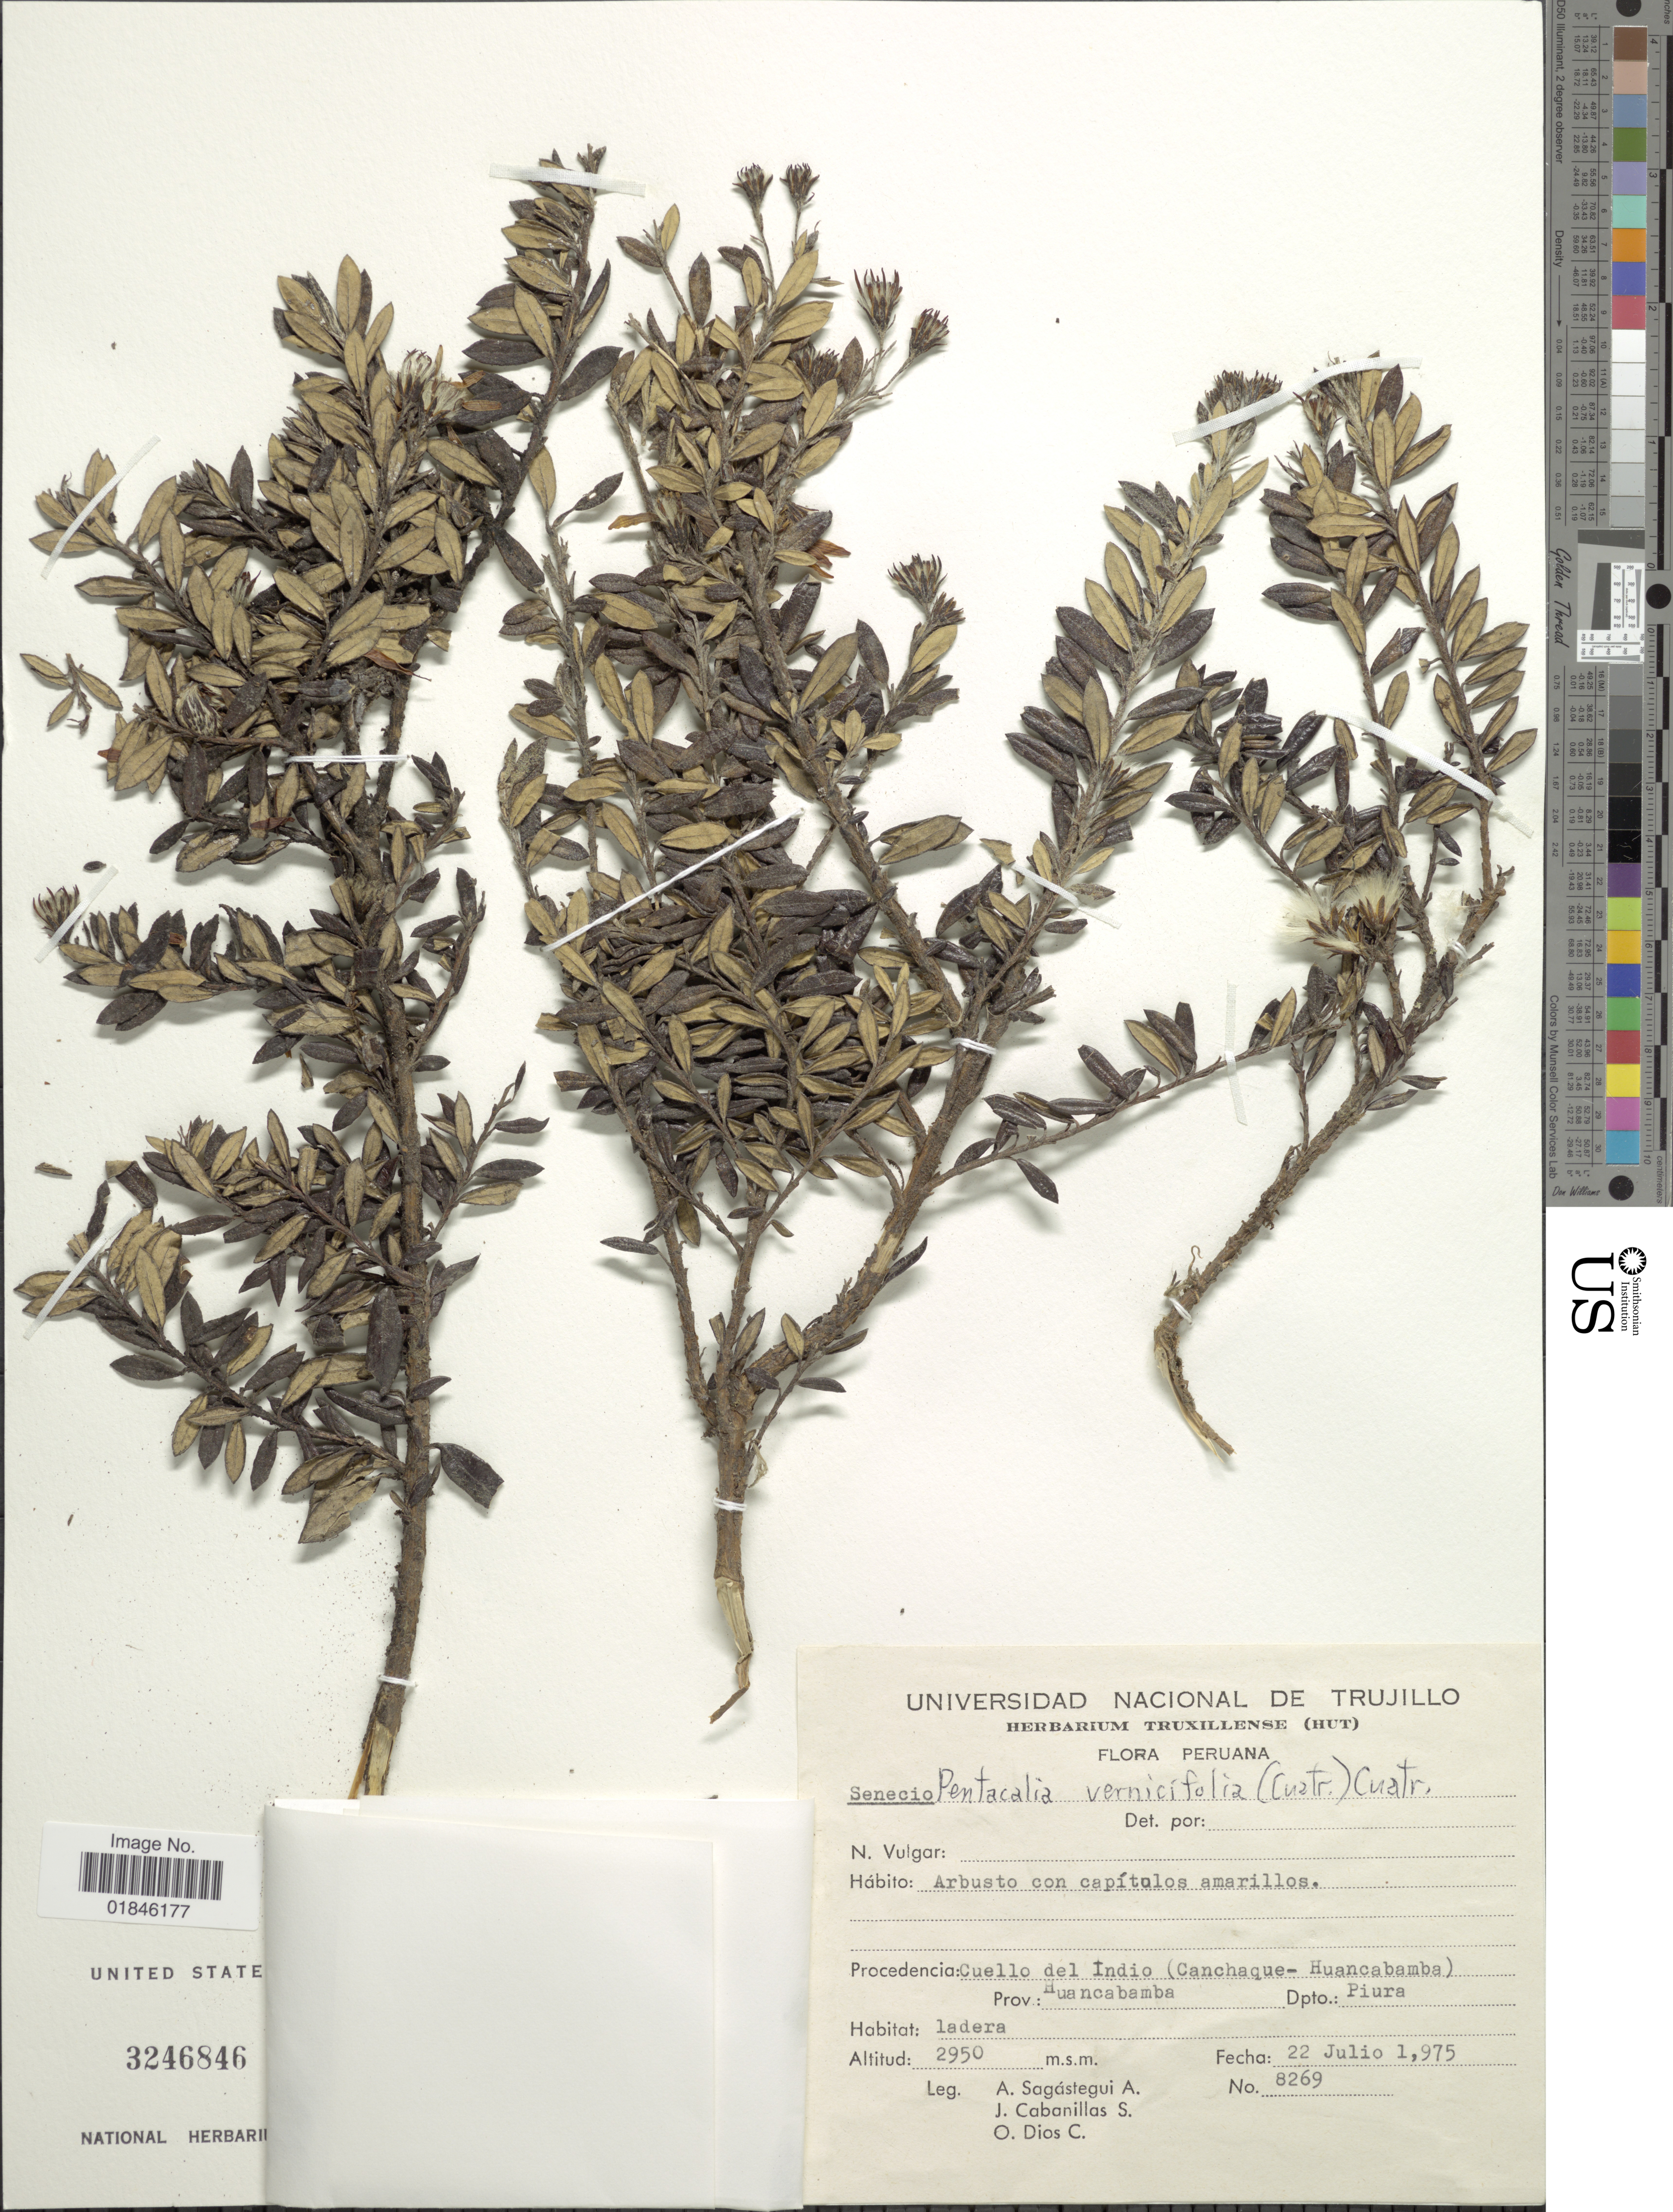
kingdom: Plantae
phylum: Tracheophyta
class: Magnoliopsida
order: Asterales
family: Asteraceae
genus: Pentacalia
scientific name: Pentacalia vernicifolia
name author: (Cuatrec.) Cuatrec.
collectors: A. Sagástegui A., J. Cabanillas S. & O. Dios C.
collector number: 8269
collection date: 1975-07-22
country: Peru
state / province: Piura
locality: Cuello del Indio (Canchaque-Huancabamba). Prov.: Huancabamba. Dpto.: Piura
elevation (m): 2950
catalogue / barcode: US 3246846